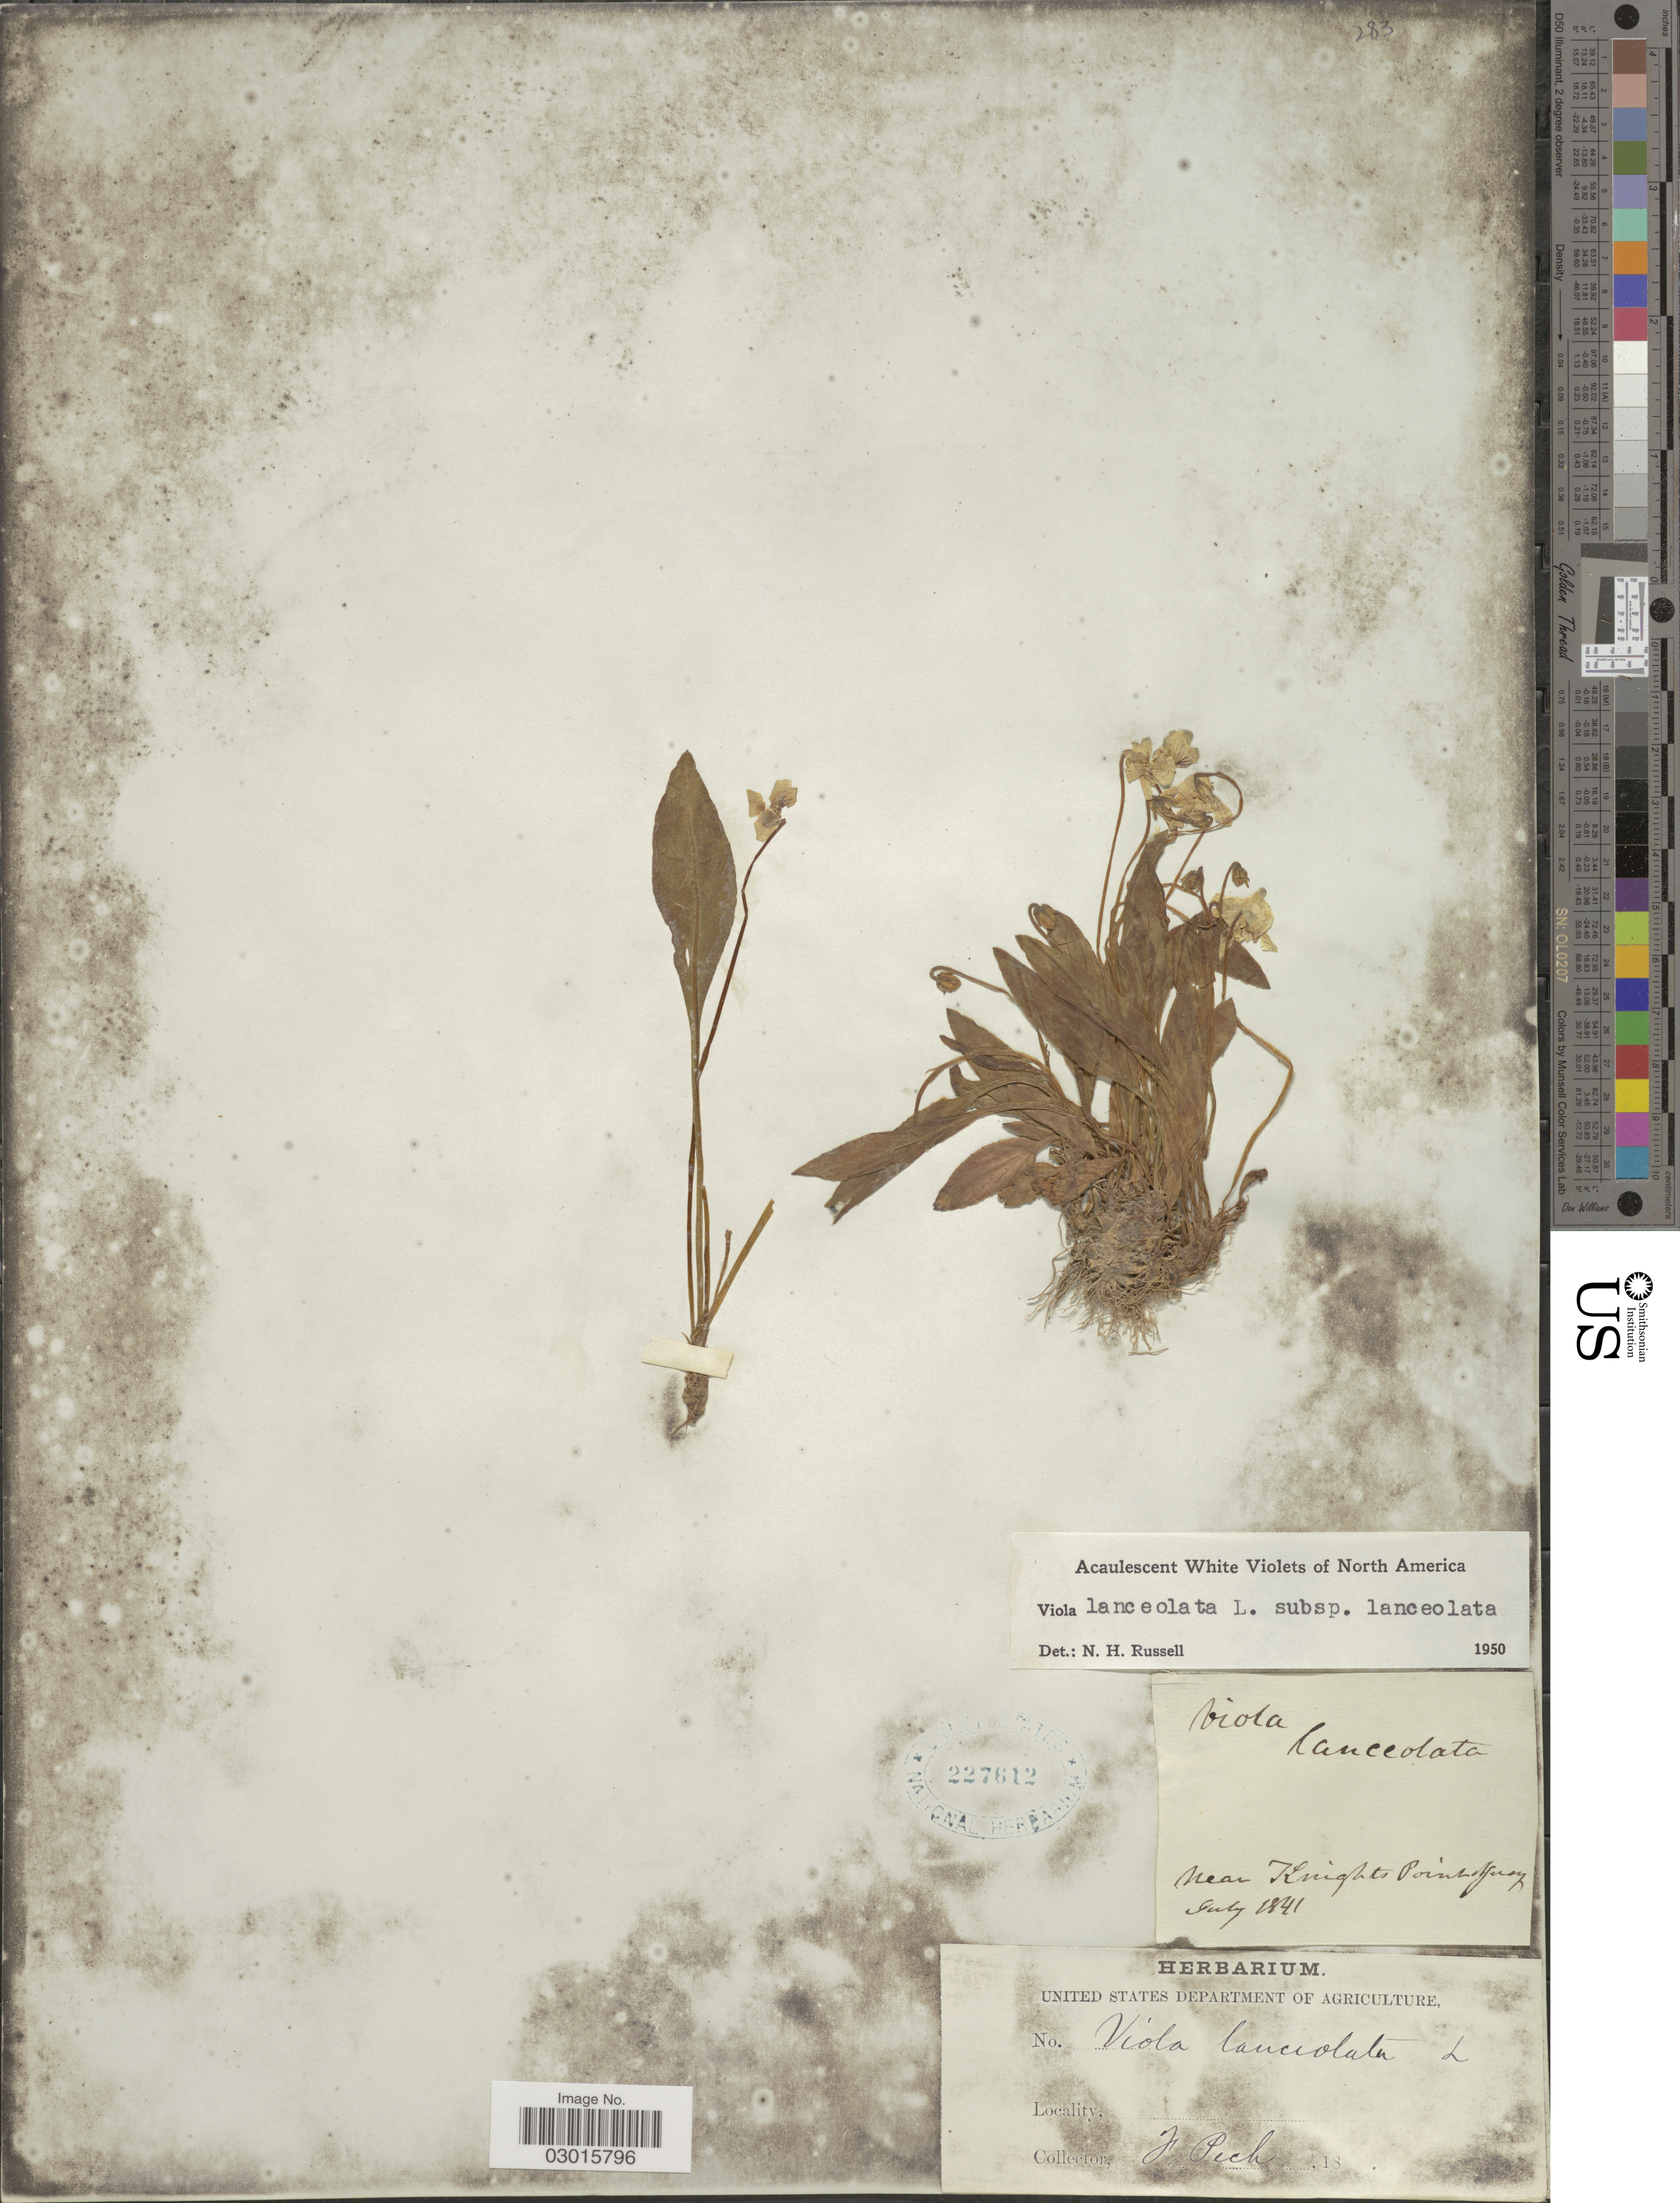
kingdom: Plantae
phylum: Tracheophyta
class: Magnoliopsida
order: Malpighiales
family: Violaceae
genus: Viola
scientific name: Viola lanceolata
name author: L.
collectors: F. Peck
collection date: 1841-07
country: United States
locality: Near Knights Point [illegible text].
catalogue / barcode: US 227612